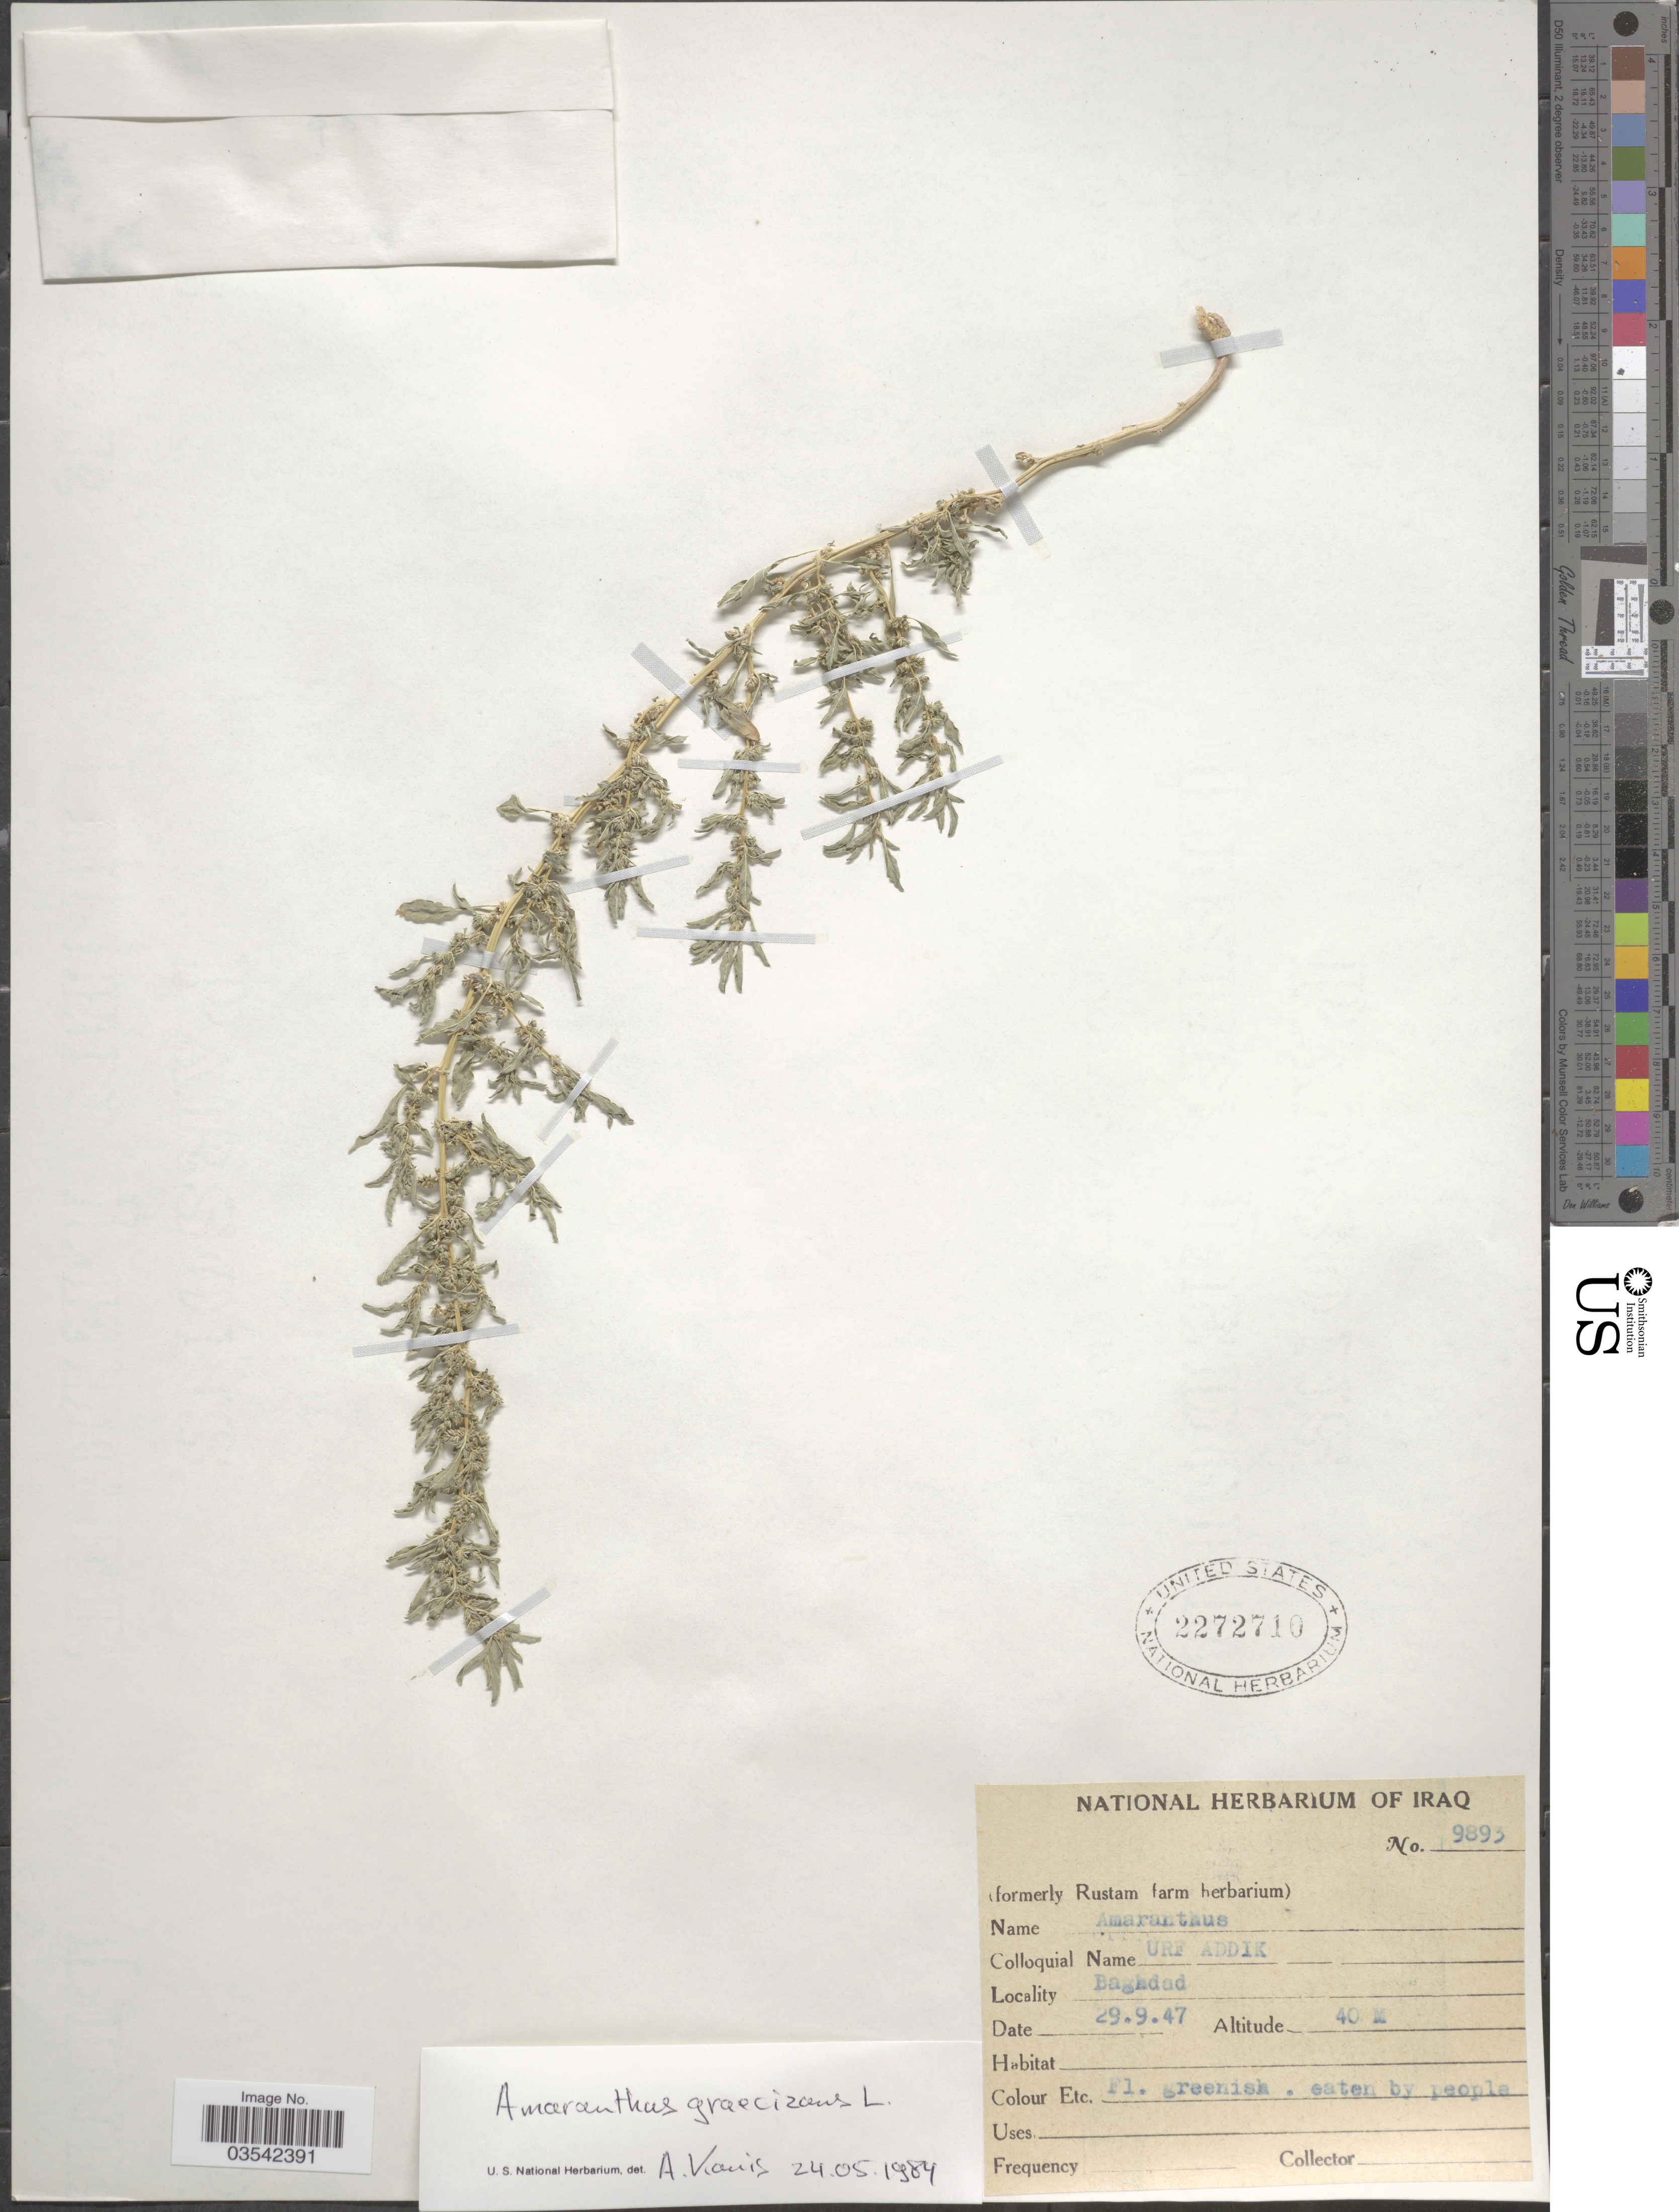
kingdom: Plantae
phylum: Tracheophyta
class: Magnoliopsida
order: Caryophyllales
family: Amaranthaceae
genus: Amaranthus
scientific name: Amaranthus graecizans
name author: L.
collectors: National Herbarium of Iraq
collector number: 9893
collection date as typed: Transcribed d/m/y: 29/9/47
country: Iraq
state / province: Baghdad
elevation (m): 40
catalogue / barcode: US 2272710